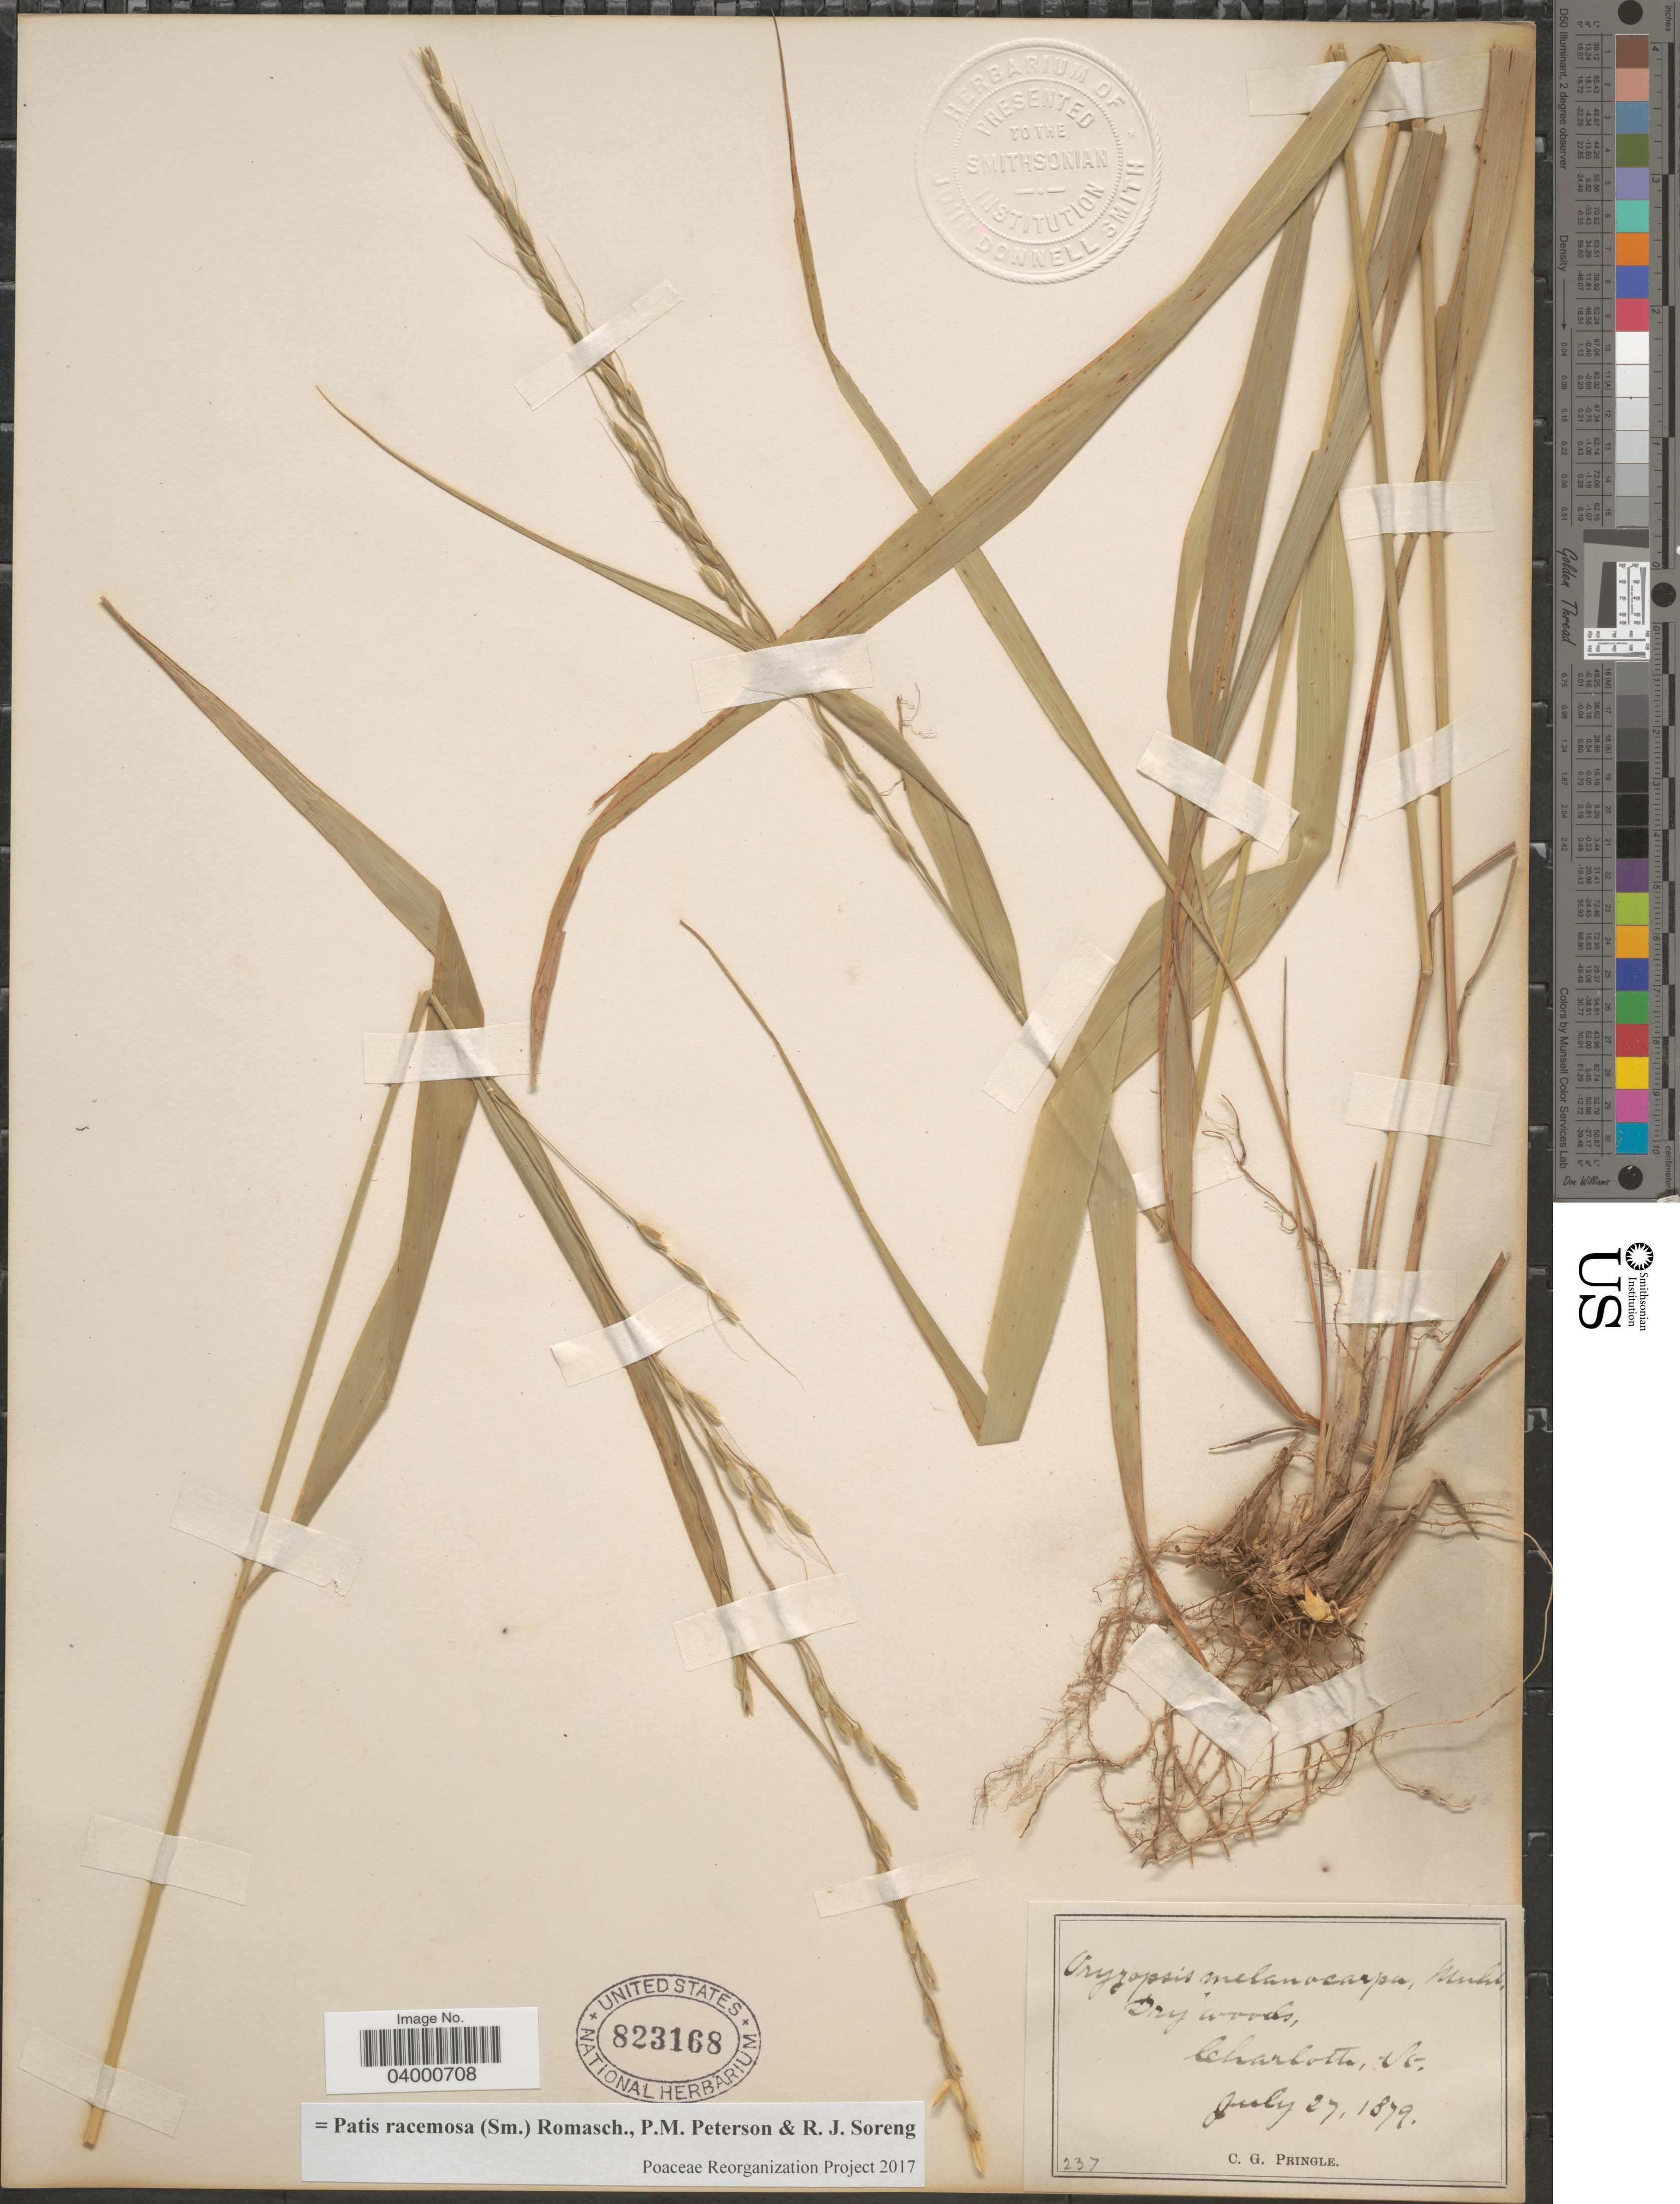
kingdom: Plantae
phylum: Tracheophyta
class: Liliopsida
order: Poales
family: Poaceae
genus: Patis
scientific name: Patis racemosa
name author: (Sm.) Romasch. et al.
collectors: C. G. Pringle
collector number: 237?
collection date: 1879-07-27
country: United States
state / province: Vermont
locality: Charlotte.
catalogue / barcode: US 823168